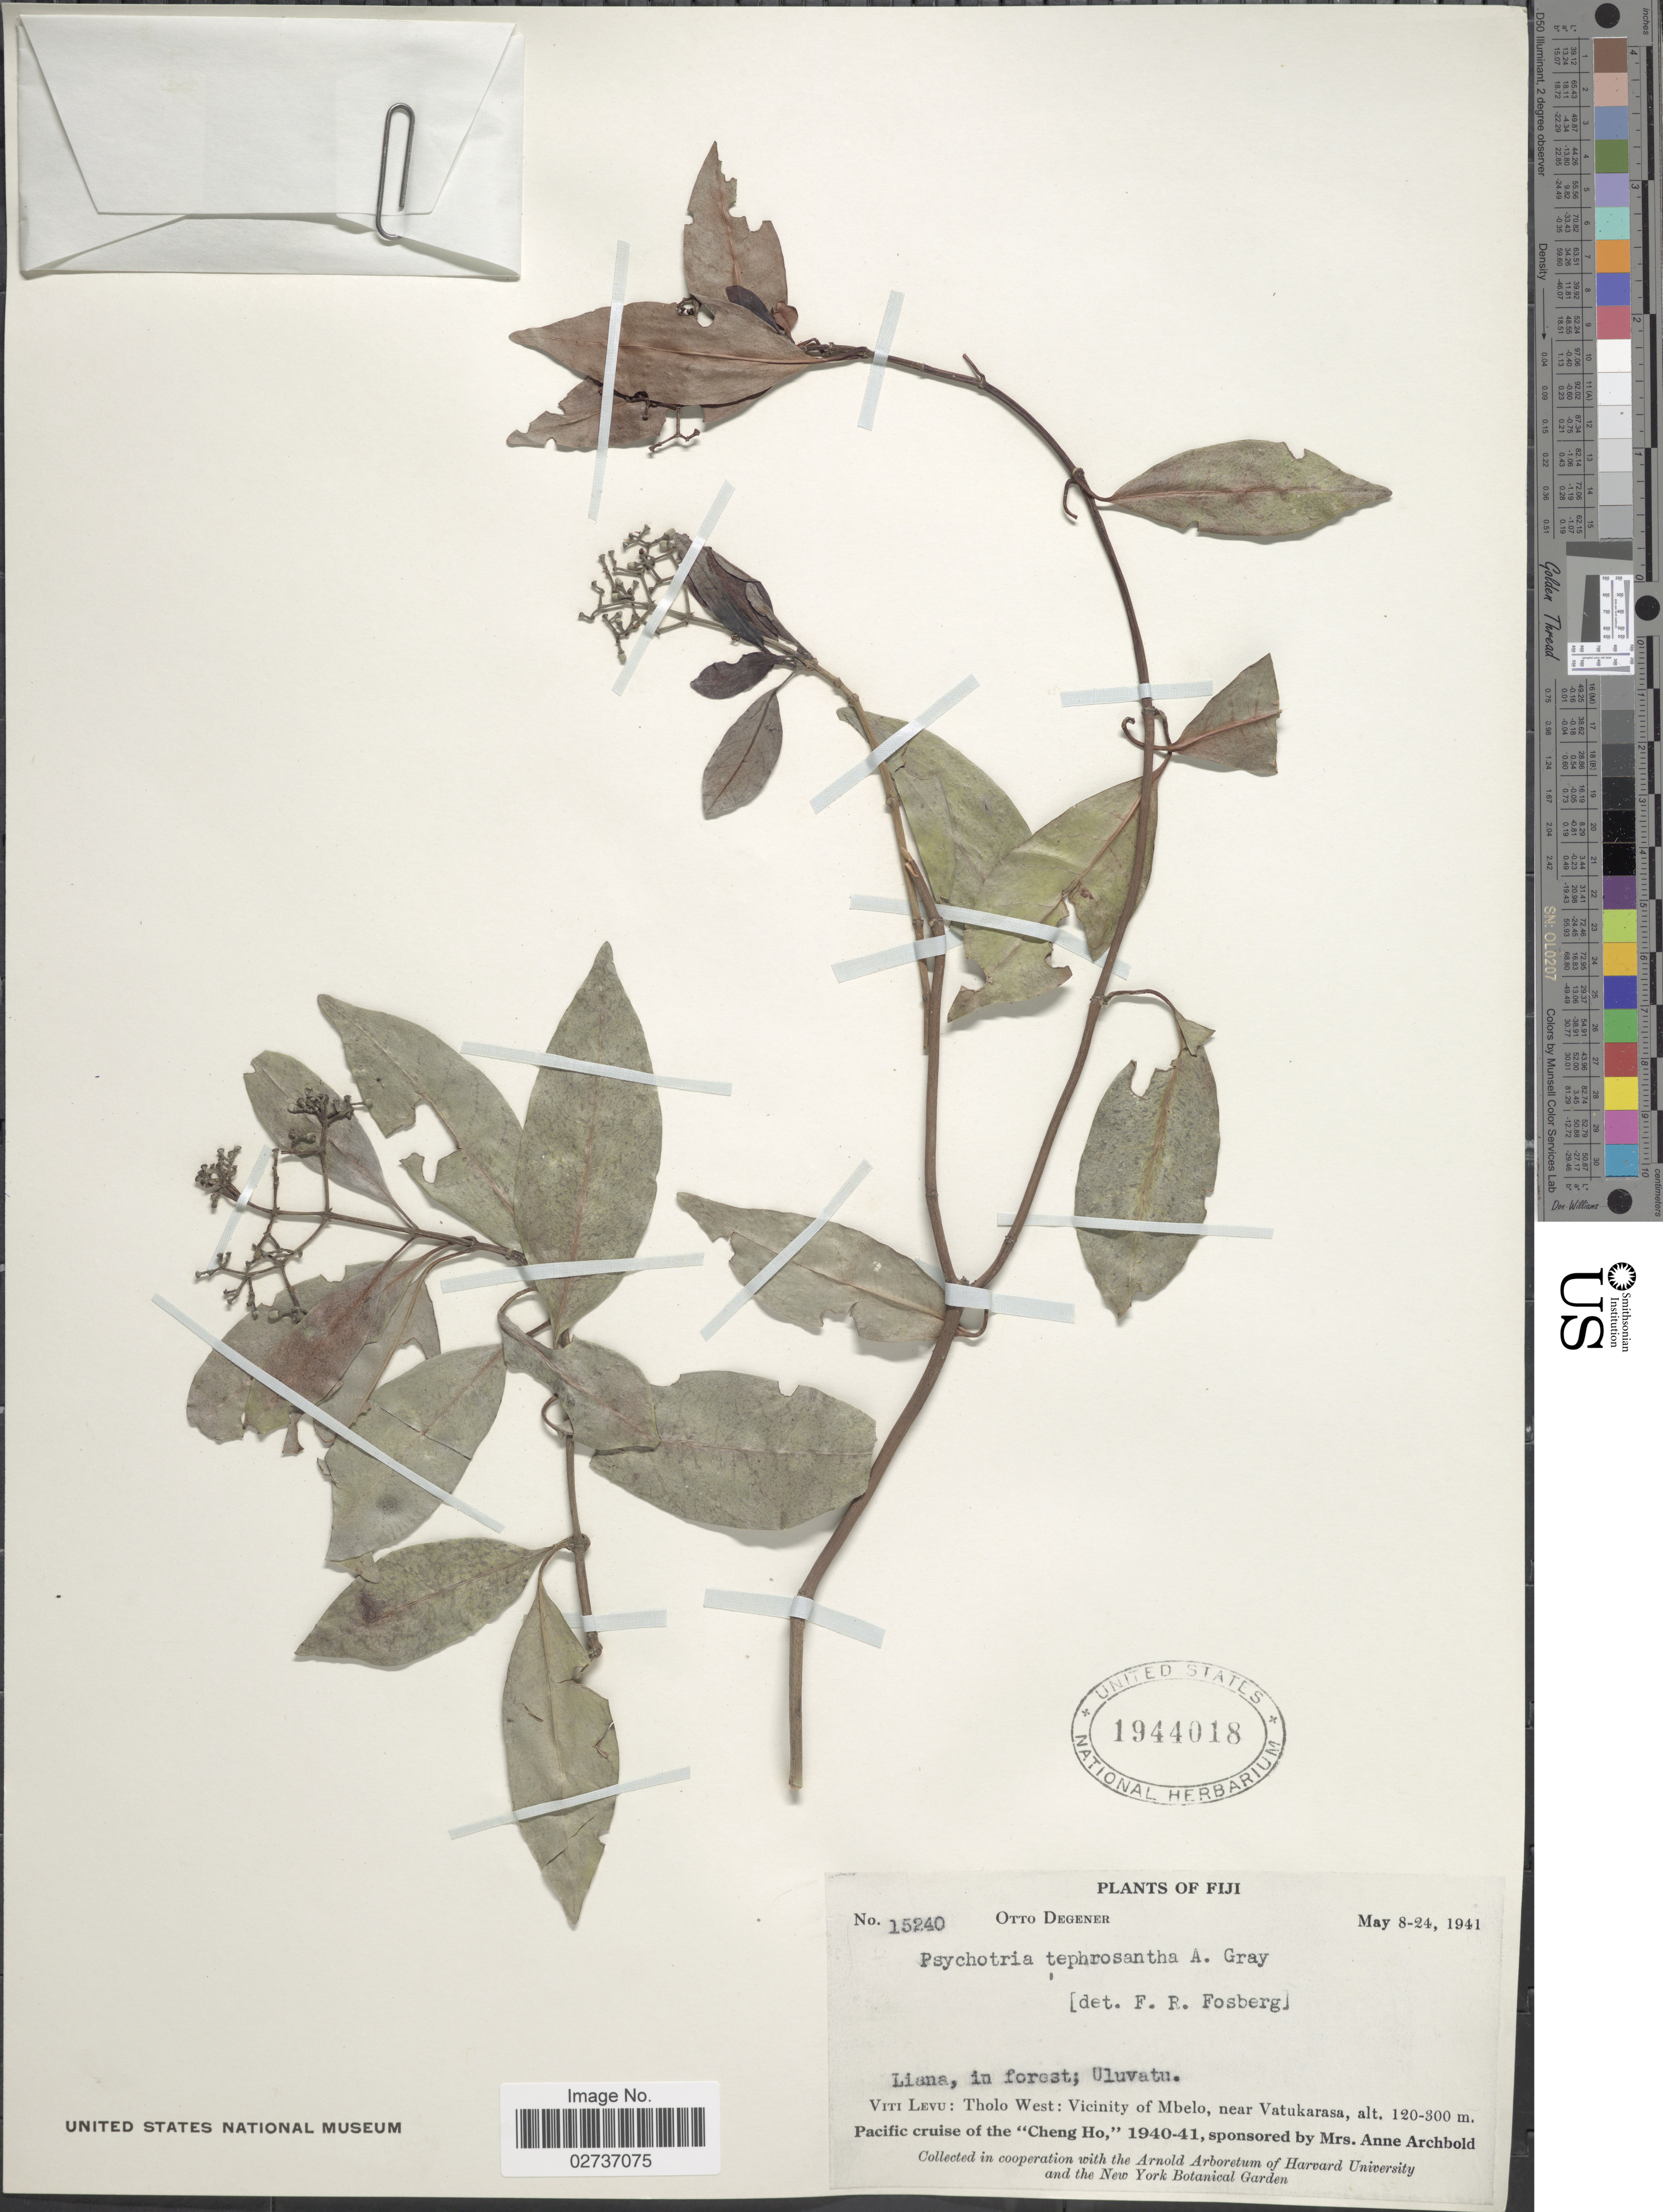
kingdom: Plantae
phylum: Tracheophyta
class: Magnoliopsida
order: Gentianales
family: Rubiaceae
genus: Psychotria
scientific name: Psychotria tephrosantha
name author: A. Gray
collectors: O. Degener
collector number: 15240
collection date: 1941-05-08/1941-05-24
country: Fiji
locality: Uluvatu. Viti Levu: Tholo West: Vicinity of Mbelo, near Vatukarasa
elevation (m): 120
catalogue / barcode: US 1944018